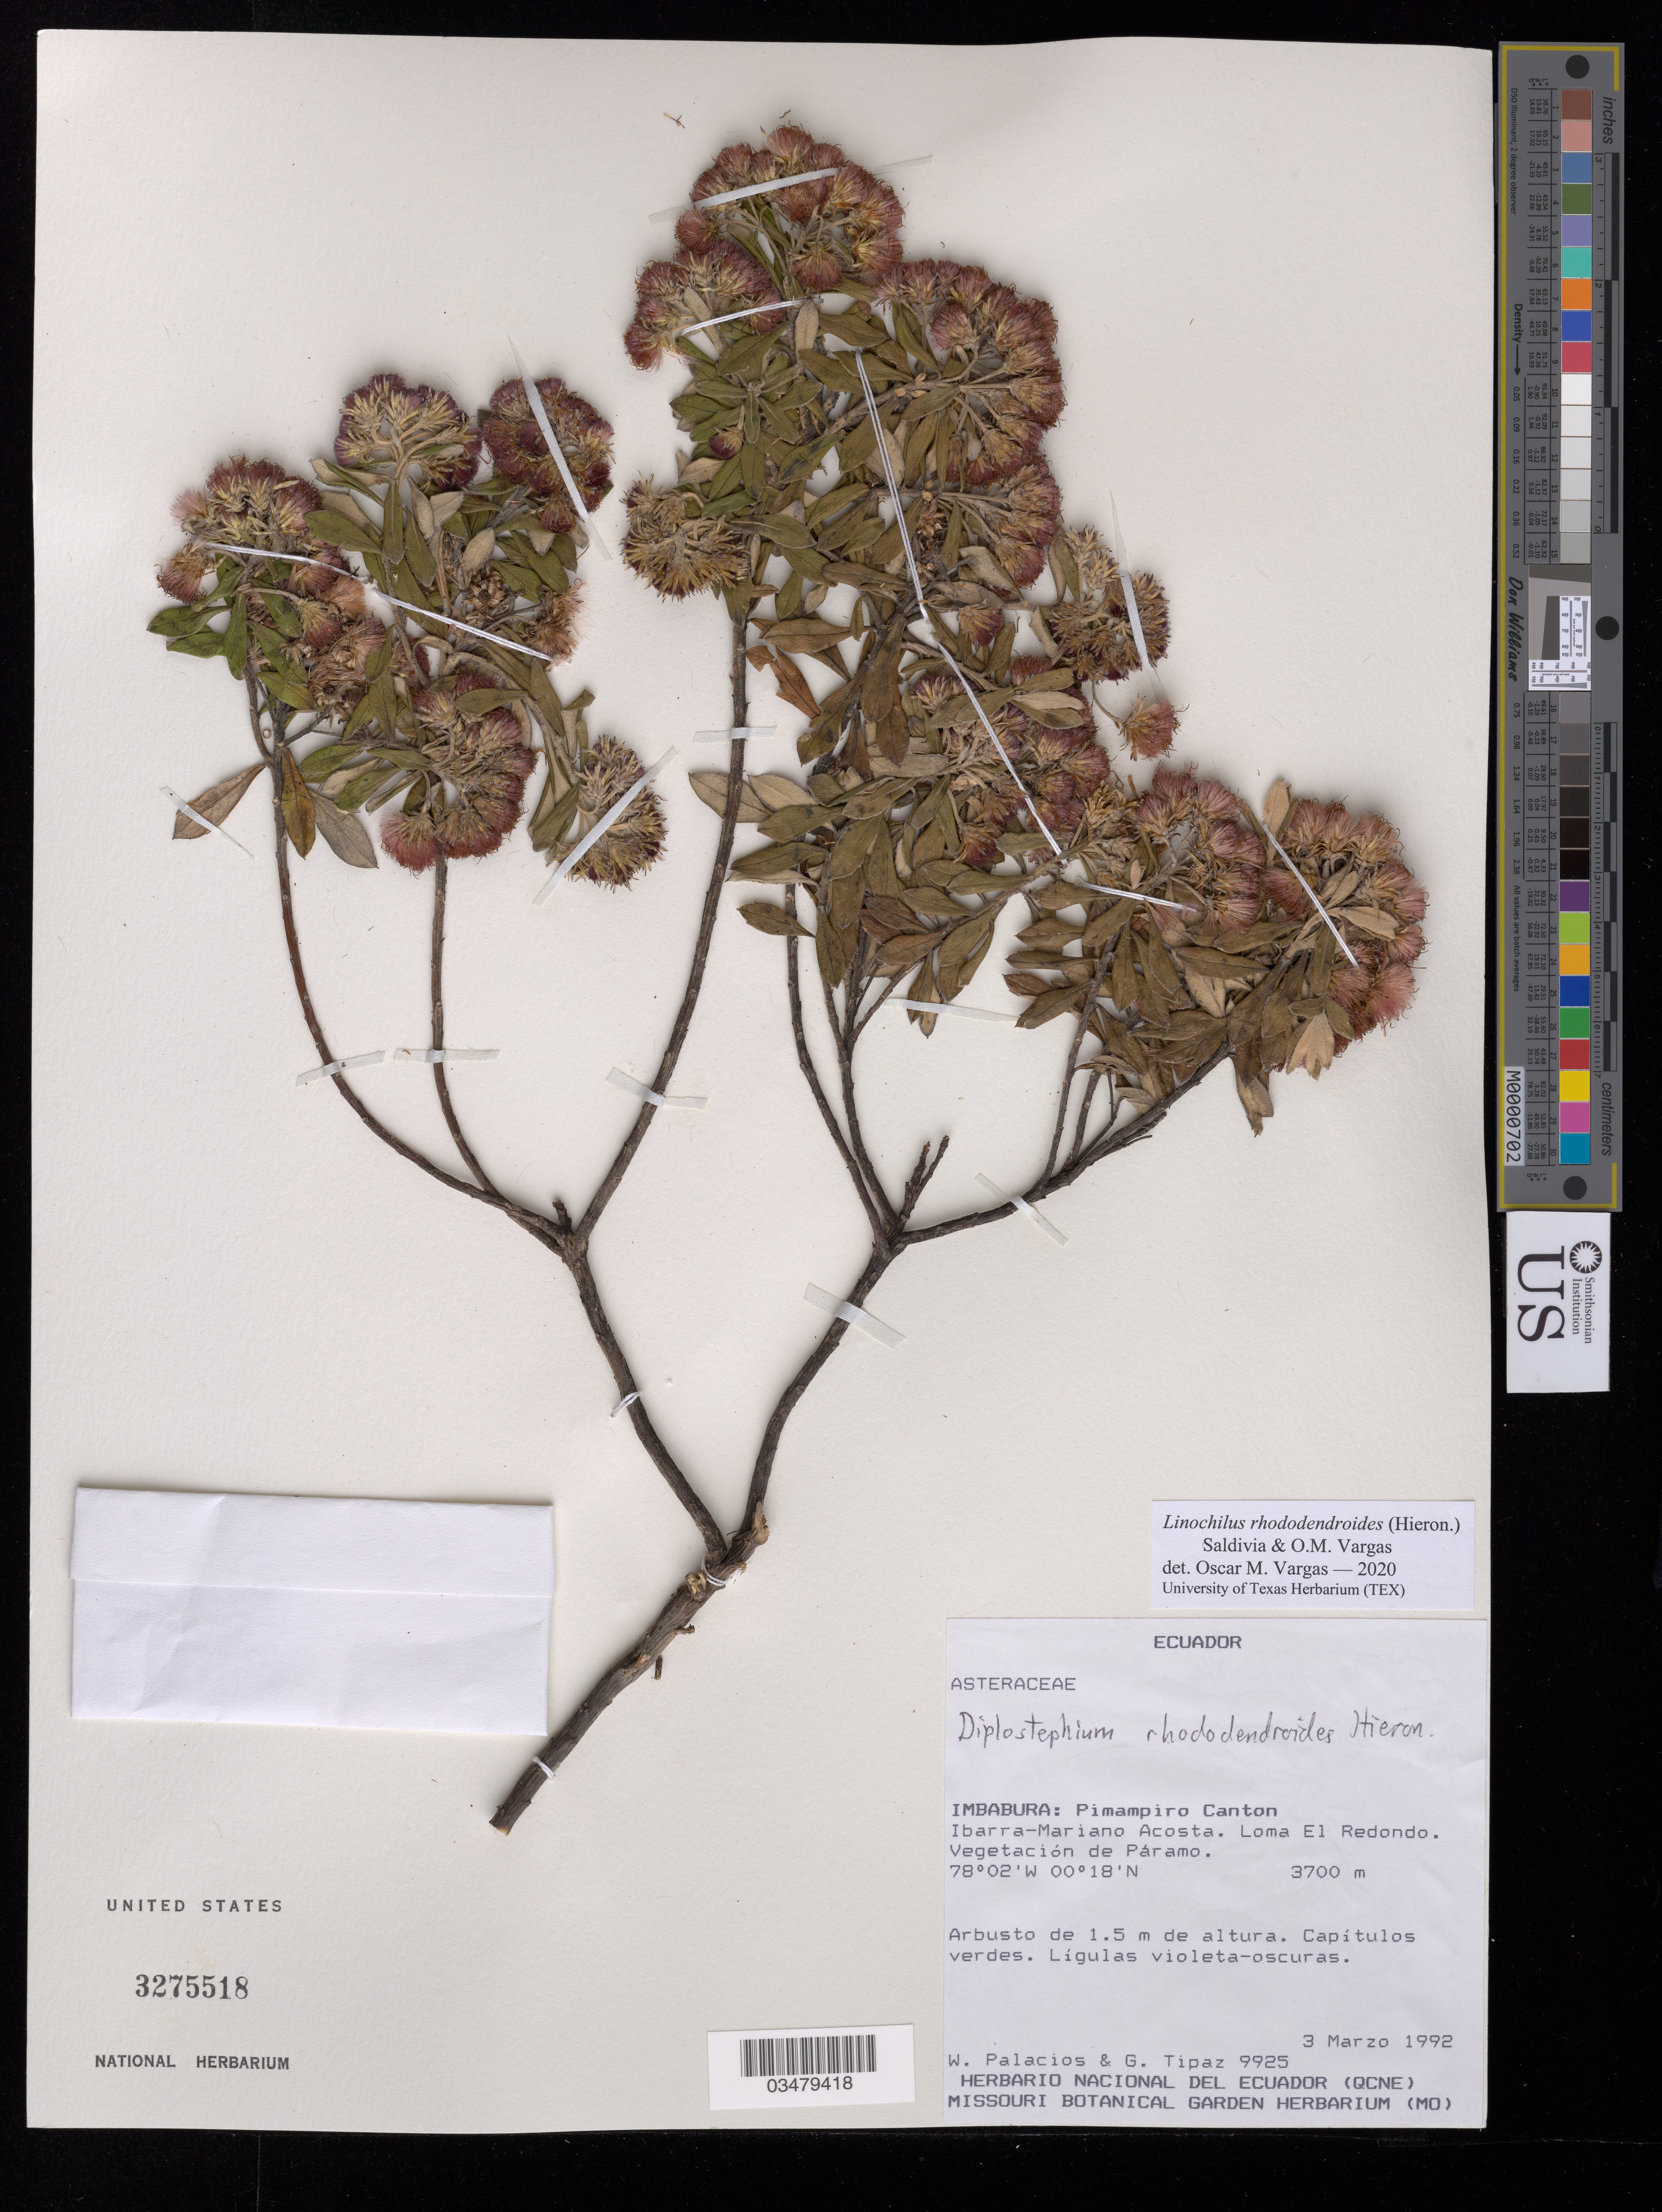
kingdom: Plantae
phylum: Tracheophyta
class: Magnoliopsida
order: Asterales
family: Asteraceae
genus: Linochilus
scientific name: Linochilus rhododendroides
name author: (Hieron.) Saldivia & O.M. Vargas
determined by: Vargas, Oscar M.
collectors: W. Palacios & G. Tipaz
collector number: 9925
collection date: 1992-03-03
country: Ecuador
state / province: Imbabura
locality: Imbabura: Pimampiro Canton. Ibarra-Mariano Acosta. Loma El Redondo. Vegetación de Páramo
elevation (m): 3700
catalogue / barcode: US 3275518